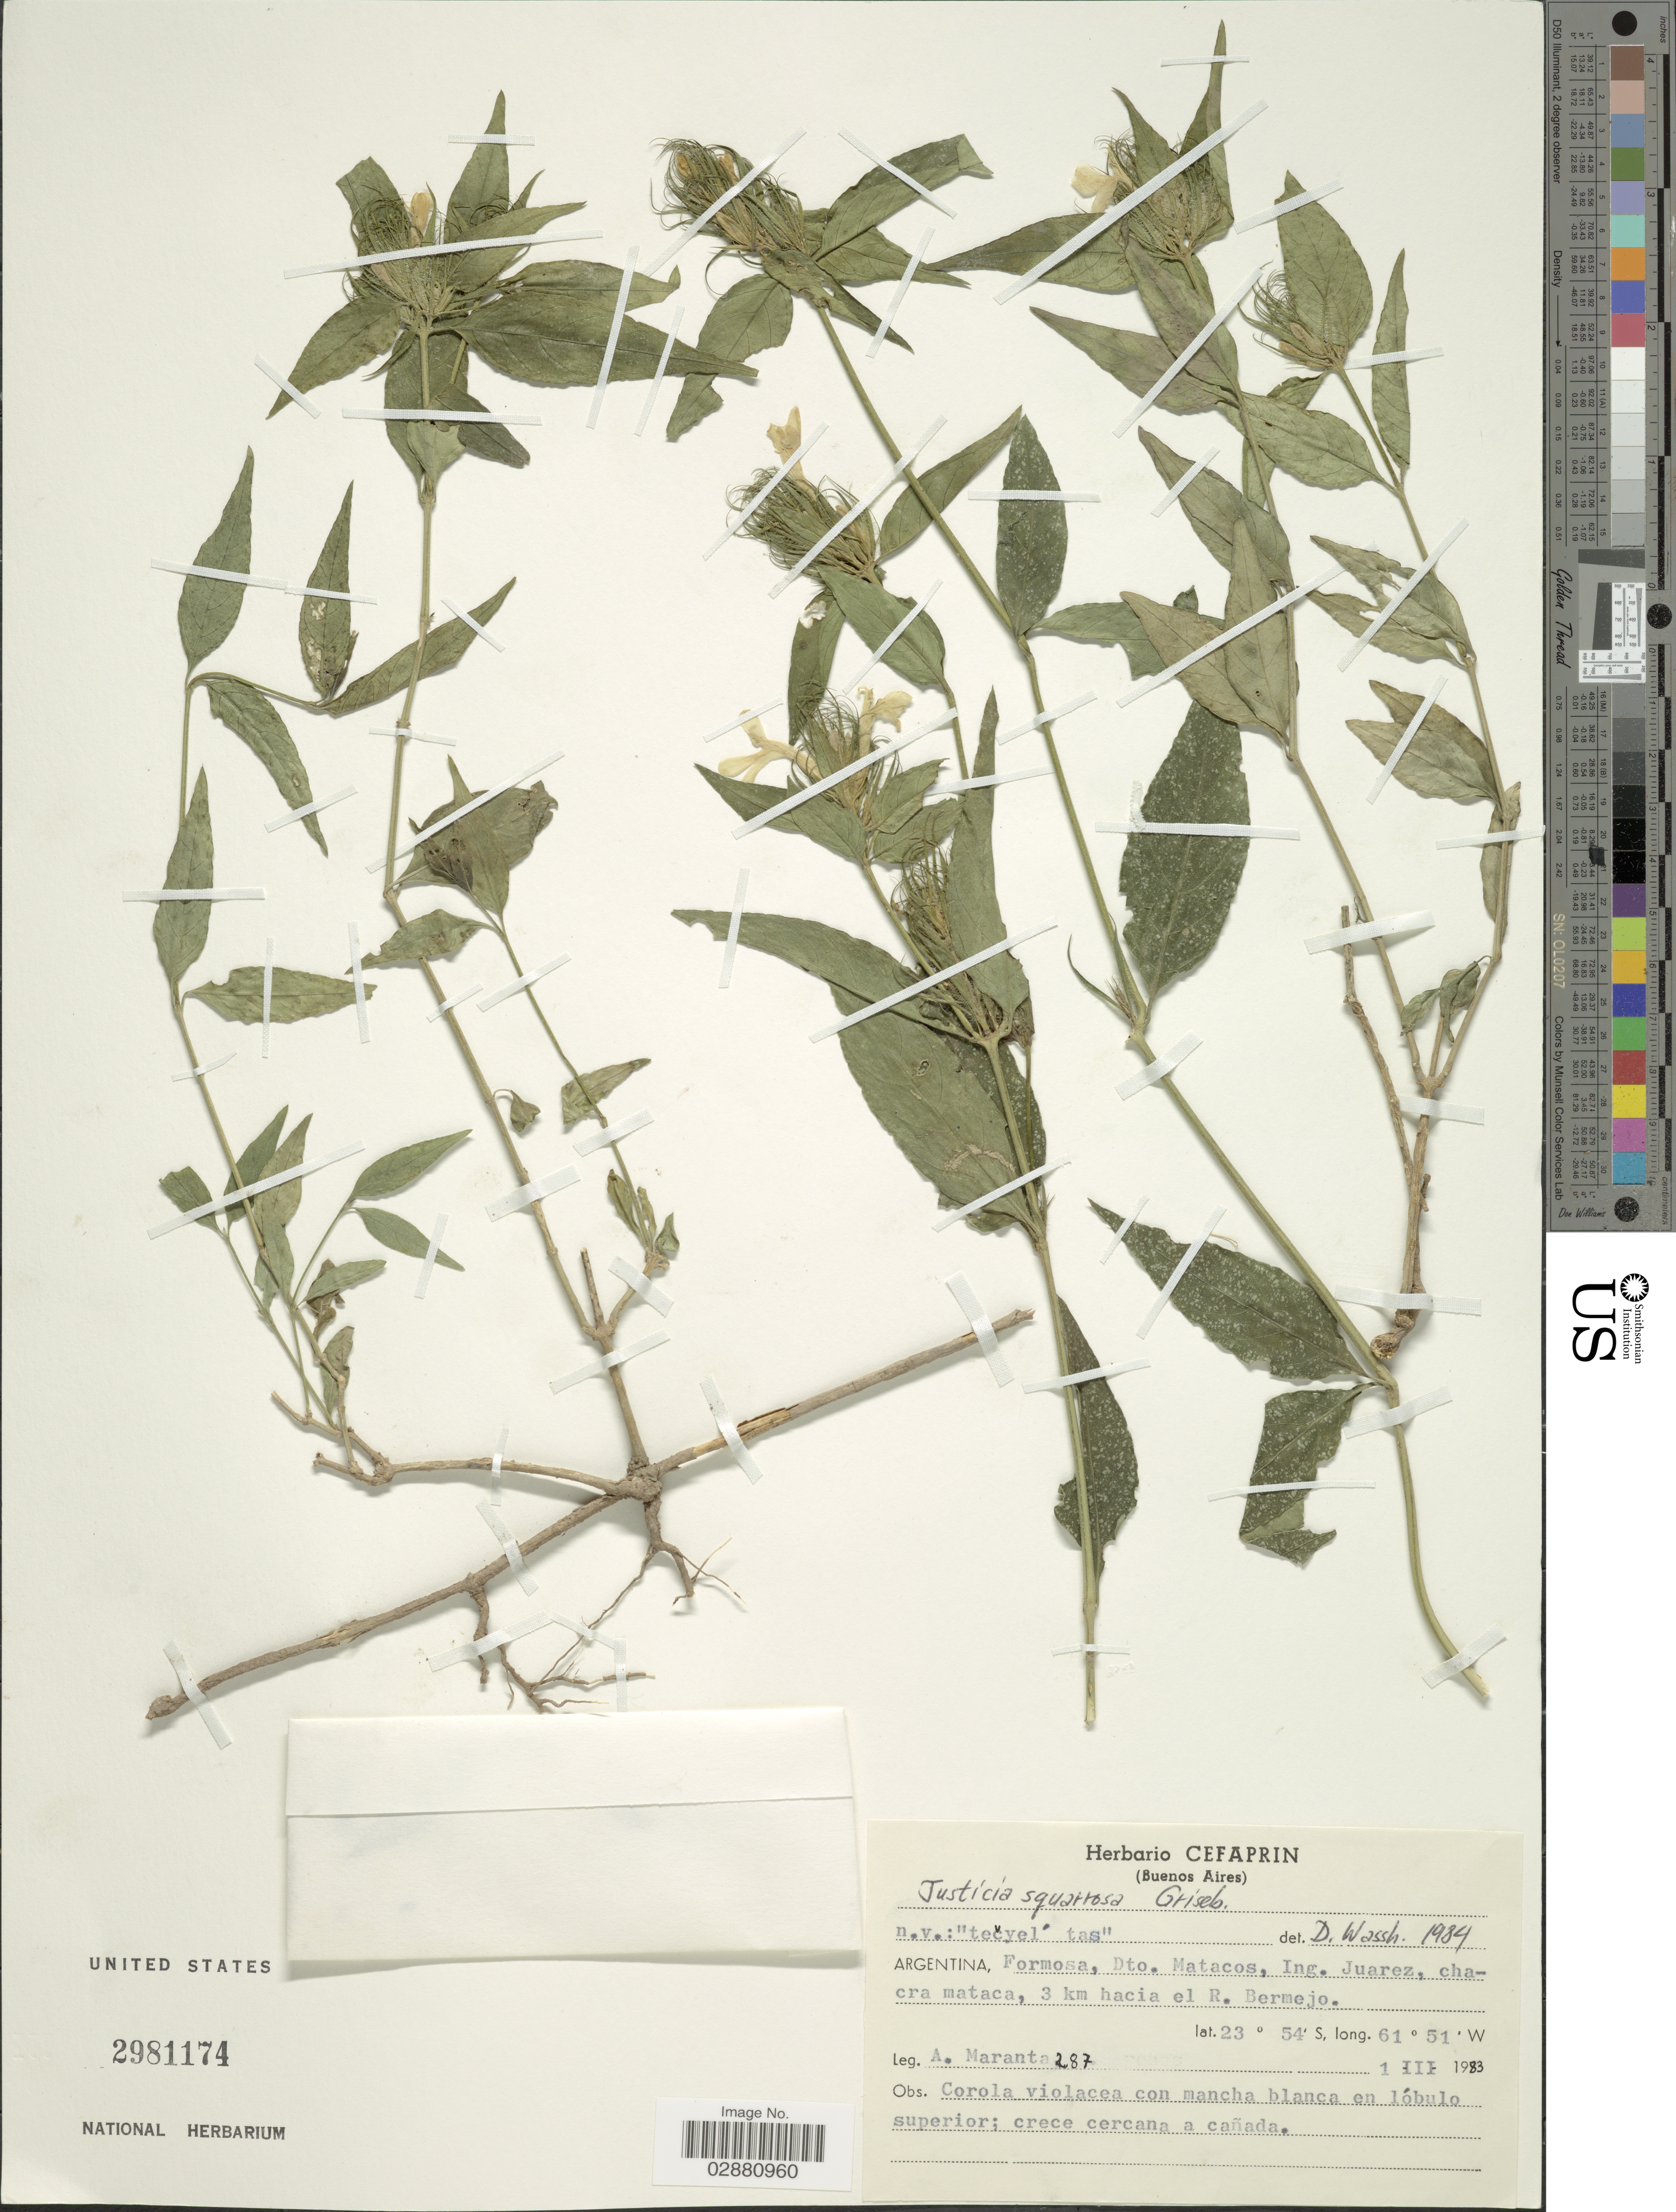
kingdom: Plantae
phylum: Tracheophyta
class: Magnoliopsida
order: Lamiales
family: Acanthaceae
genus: Justicia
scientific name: Justicia squarrosa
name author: Griseb.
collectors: A. Maranta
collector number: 287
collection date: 1983-03-01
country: Argentina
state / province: Formosa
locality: Dto. Matacos, Ing. Juarez, chacra mataca, 3 km hacia el R. Bermejo.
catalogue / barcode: US 2981174